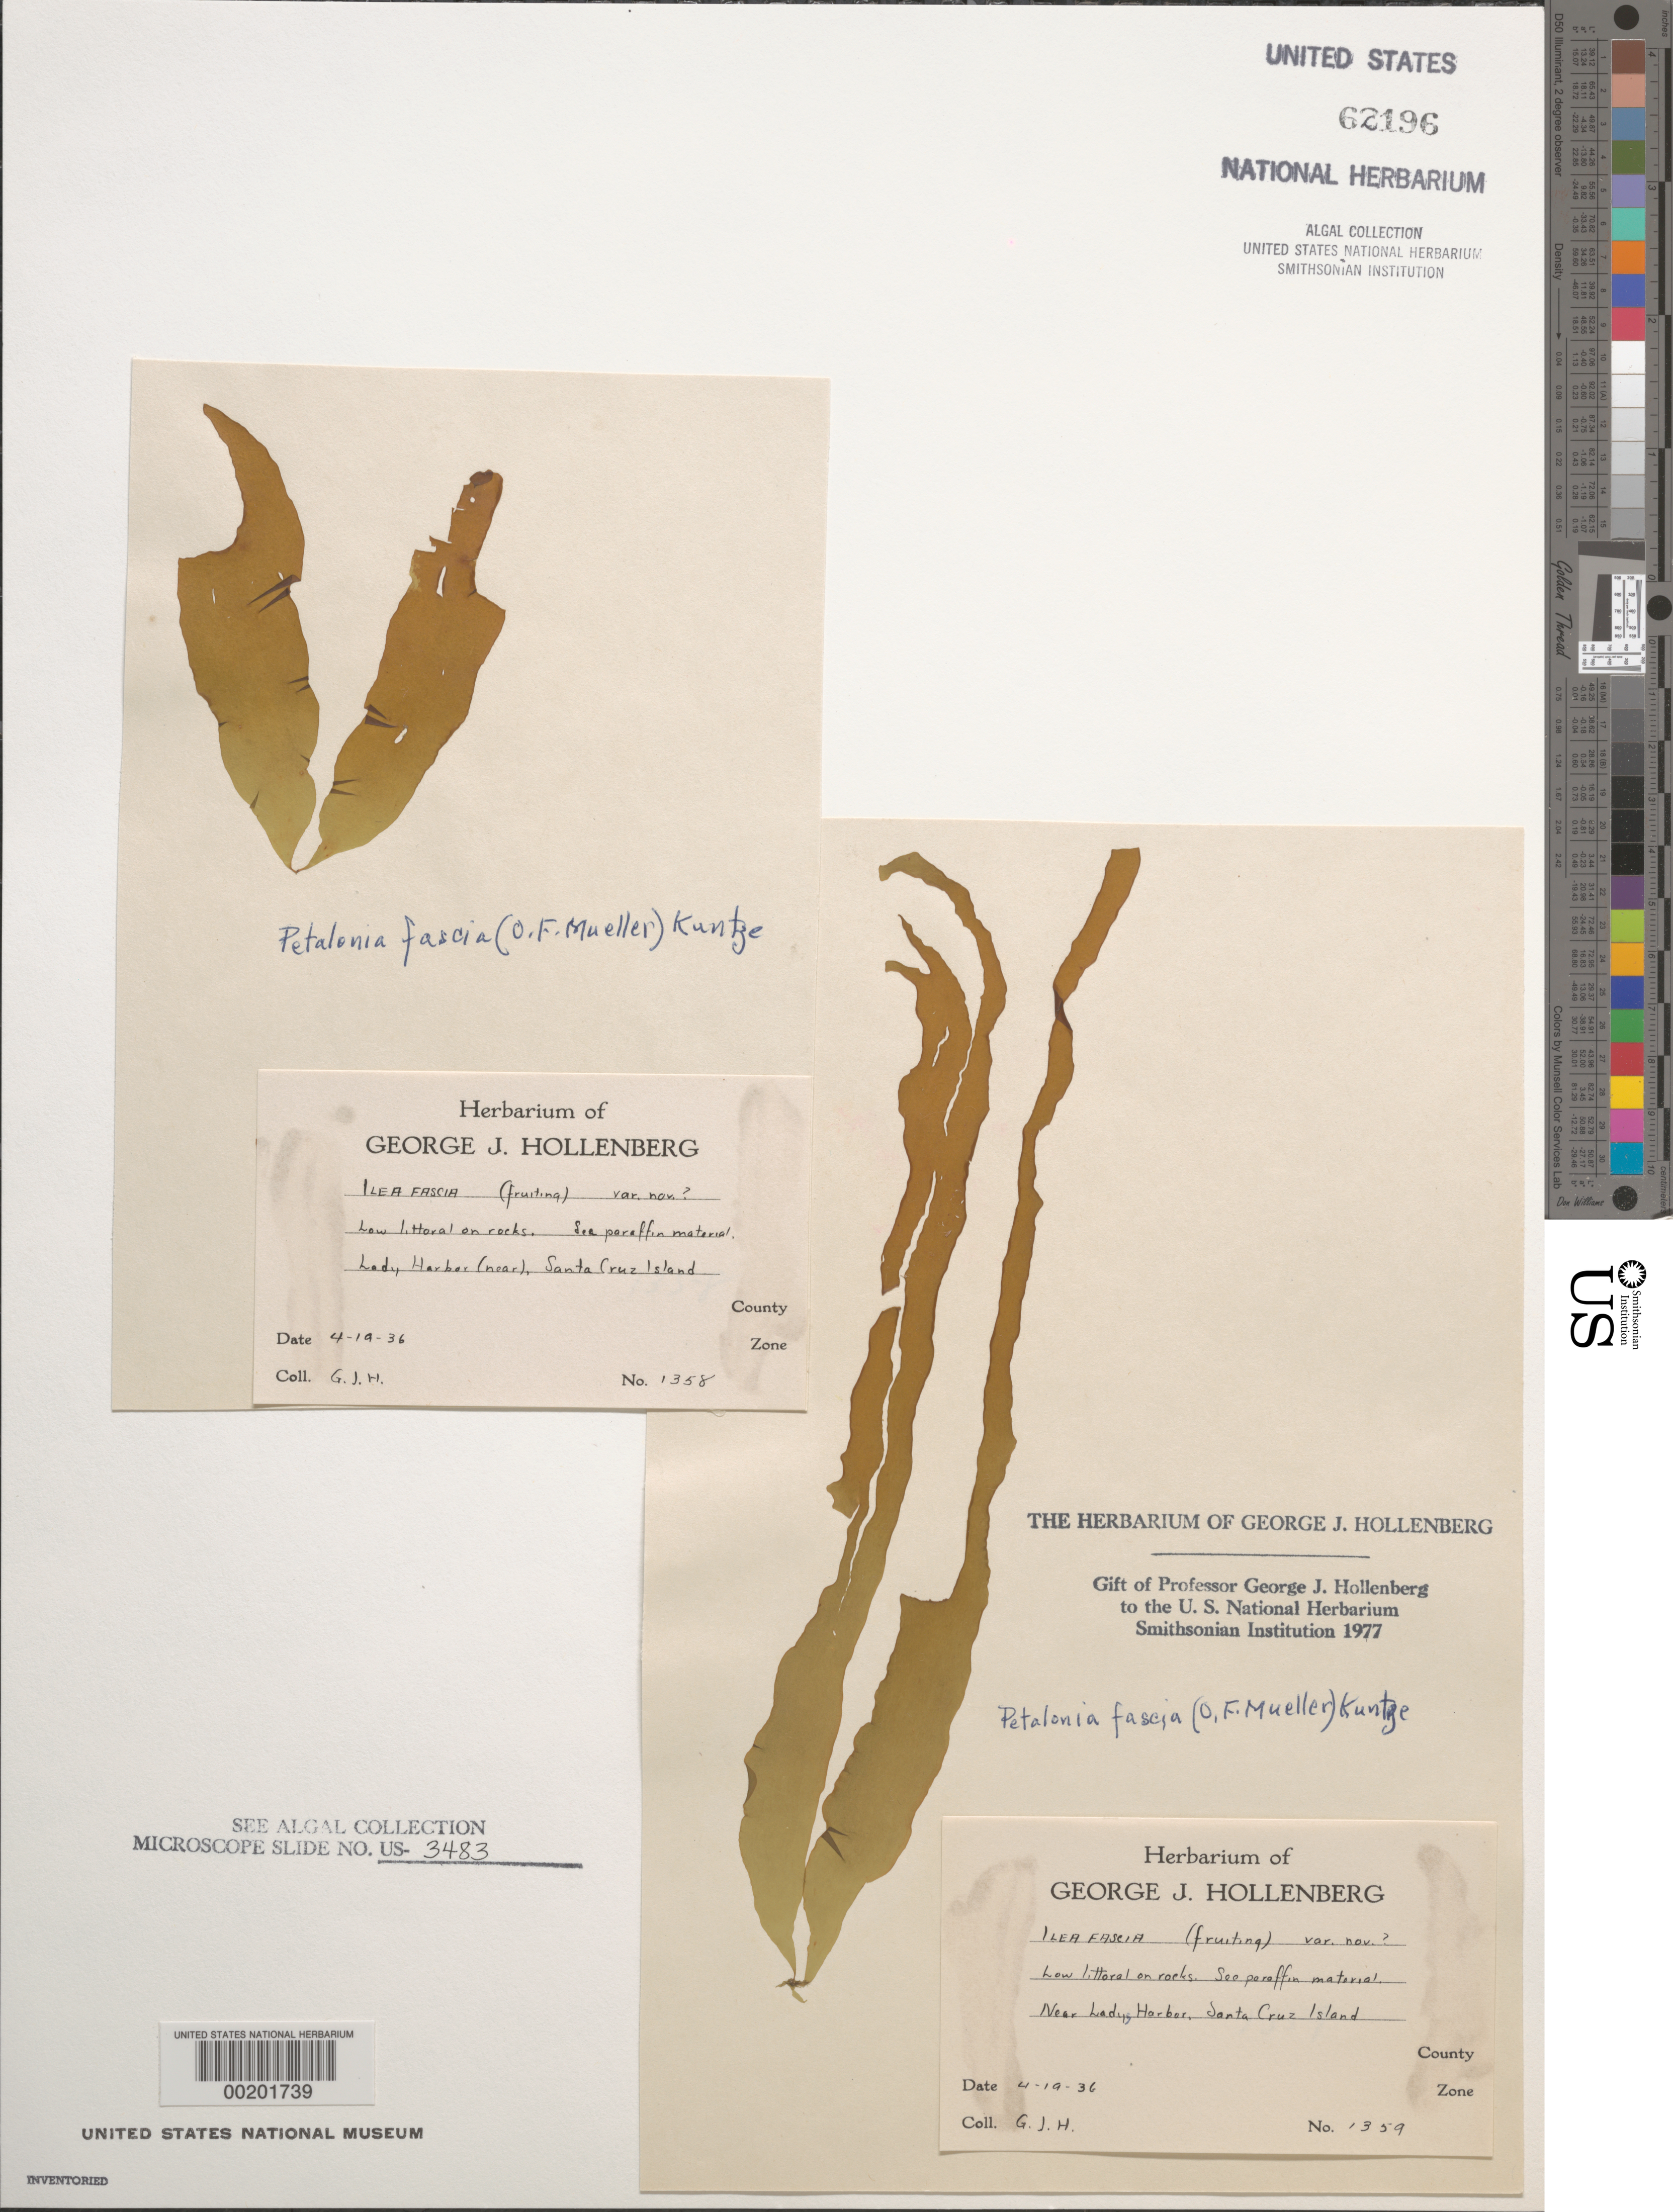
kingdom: Chromista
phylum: Ochrophyta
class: Phaeophyceae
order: Scytosiphonales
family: Scytosiphonaceae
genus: Petalonia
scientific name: Petalonia fascia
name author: (O.F. Müller) Kuntze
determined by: Hollenberg, George J.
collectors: G. Hollenberg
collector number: GJH 1358 & GJH 1359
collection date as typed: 19 Apr 1936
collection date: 1936-04-19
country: United States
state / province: California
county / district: Santa Barbara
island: Santa Cruz Island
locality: Near Lady's Harbor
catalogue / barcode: US 62196